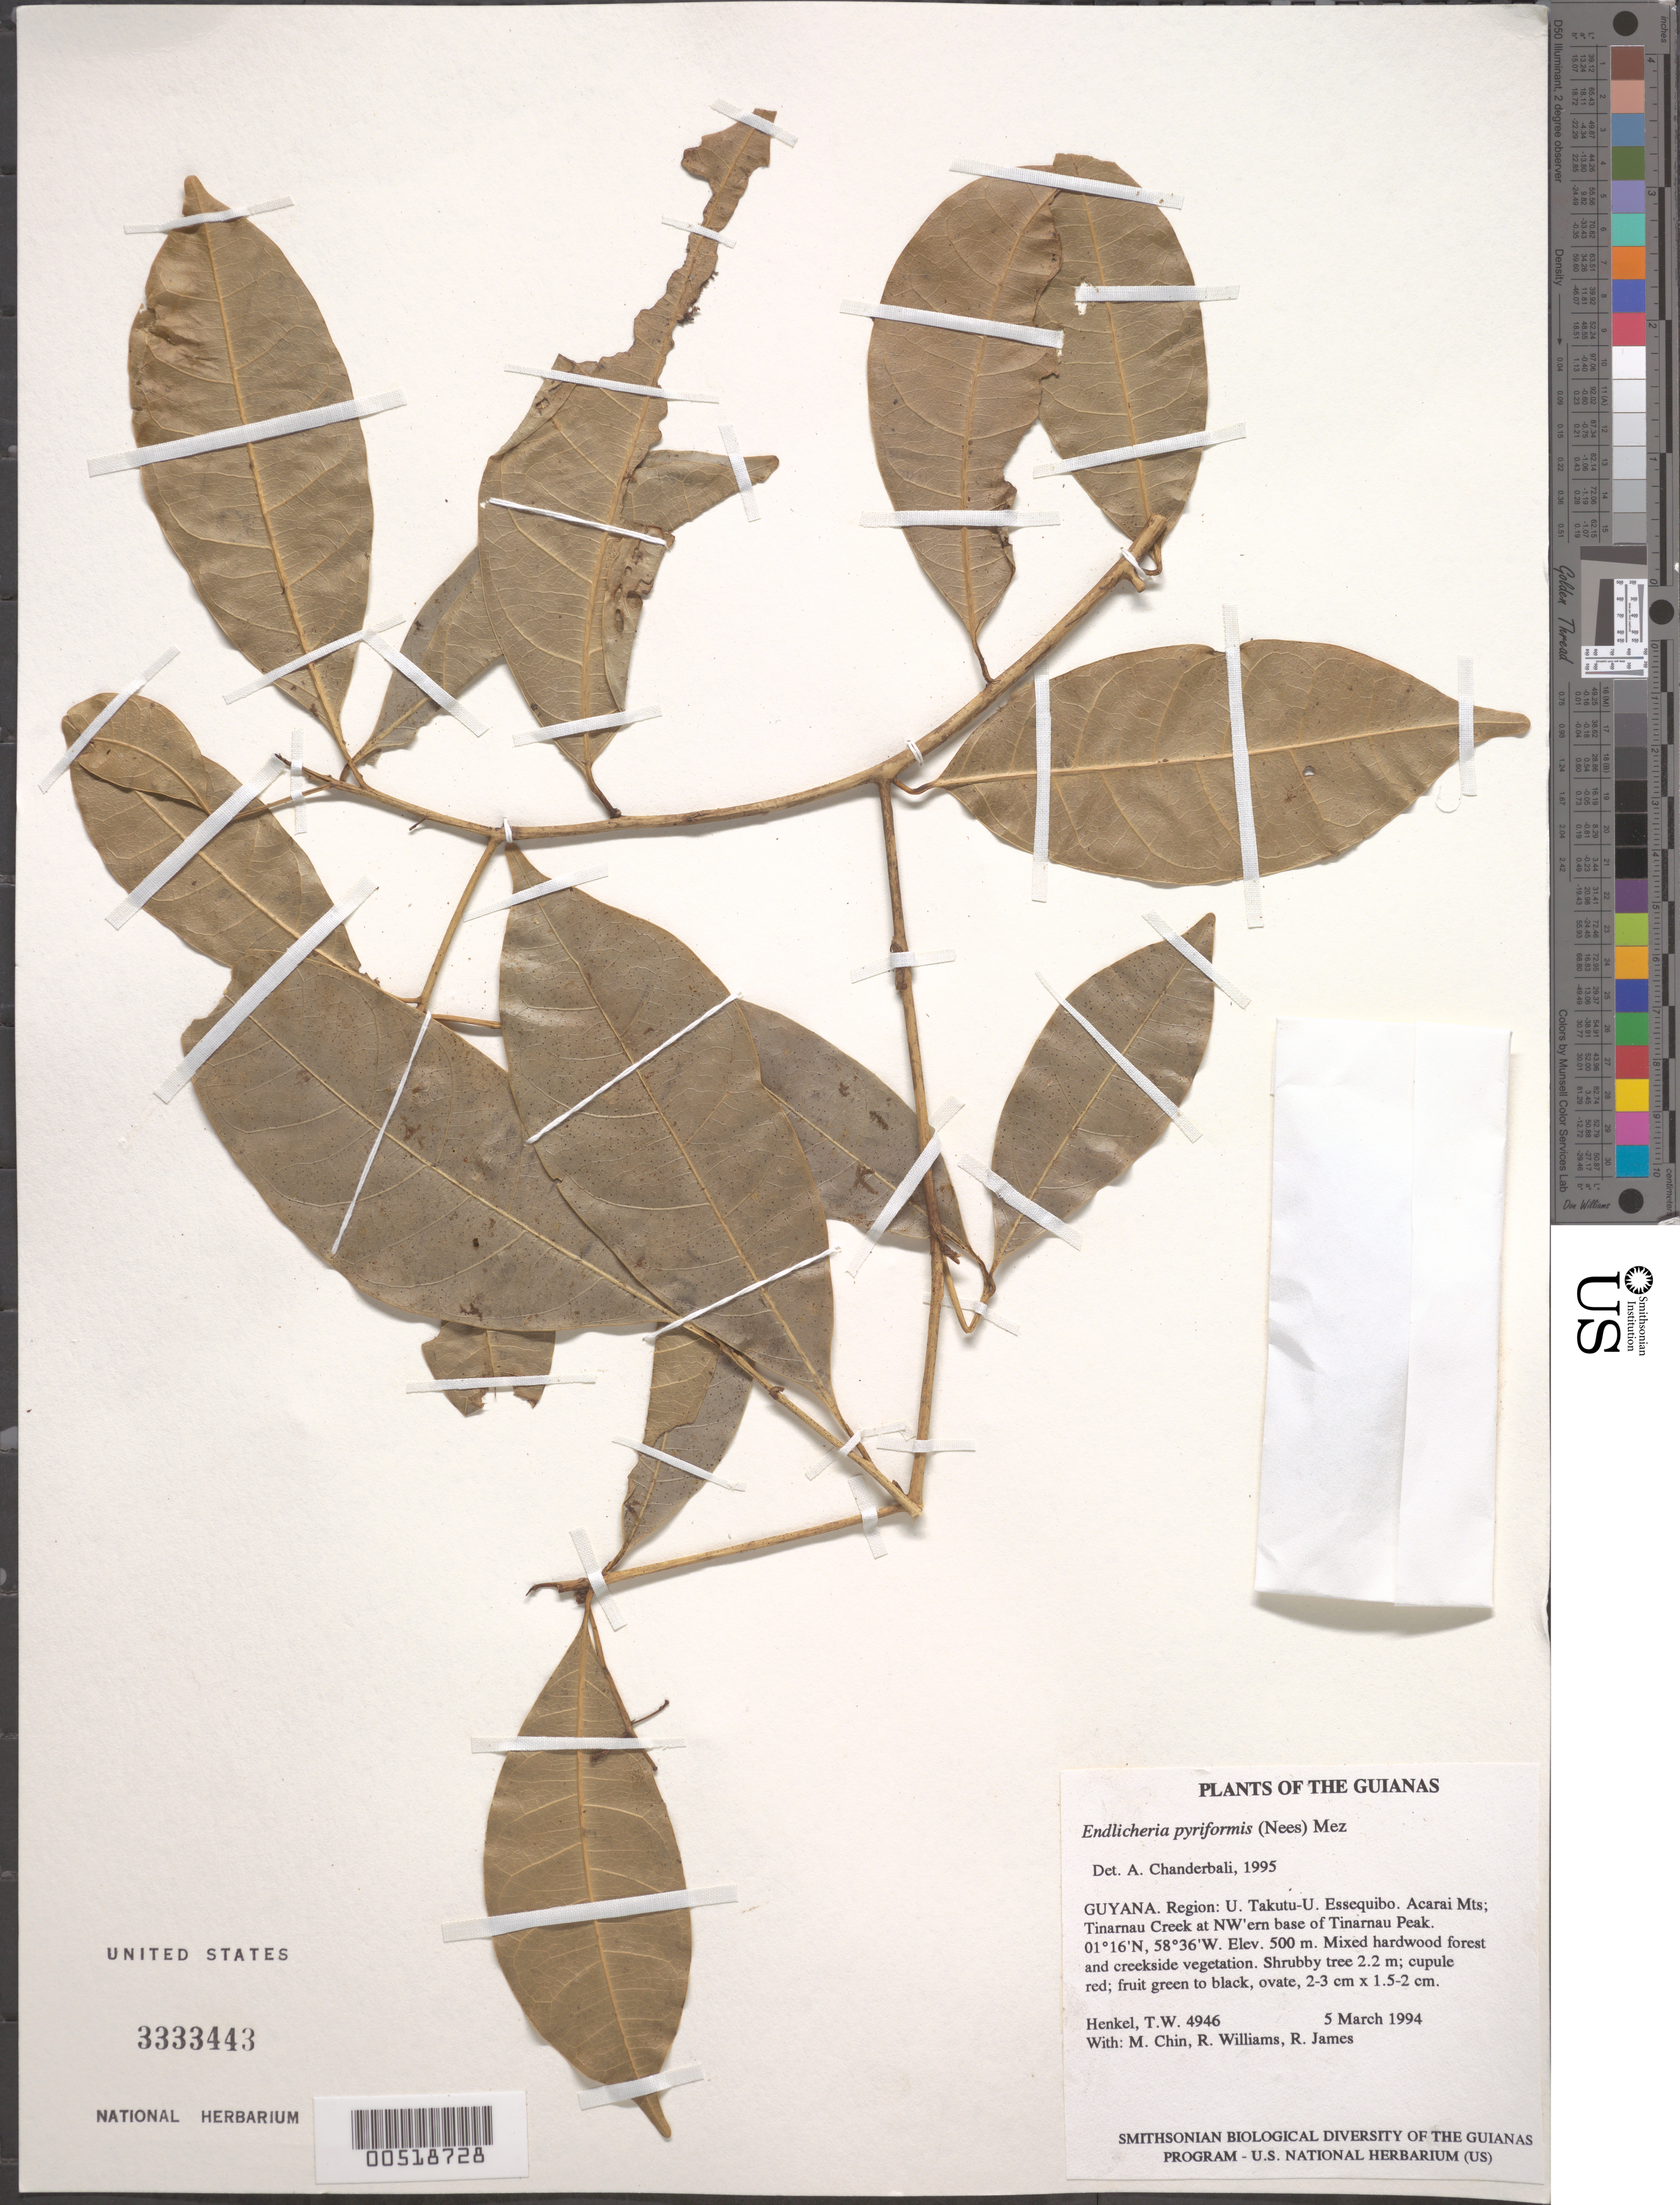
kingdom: Plantae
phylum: Tracheophyta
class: Magnoliopsida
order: Laurales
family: Lauraceae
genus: Endlicheria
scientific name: Endlicheria pyriformis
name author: (Nees) Mez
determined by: Chanderbali, Andre Shashi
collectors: T. Henkel, M. Chin, R. Williams & R. James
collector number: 4946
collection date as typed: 5 March 1994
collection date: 1994-03-05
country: Guyana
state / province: U. Takutu-U. Essequibo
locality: Acarai Mts; Tinarnau Creek at northwestern base of Tinarnau Peak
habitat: Mixed hardwood forest and creekside vegetation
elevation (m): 500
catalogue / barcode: US 3333443